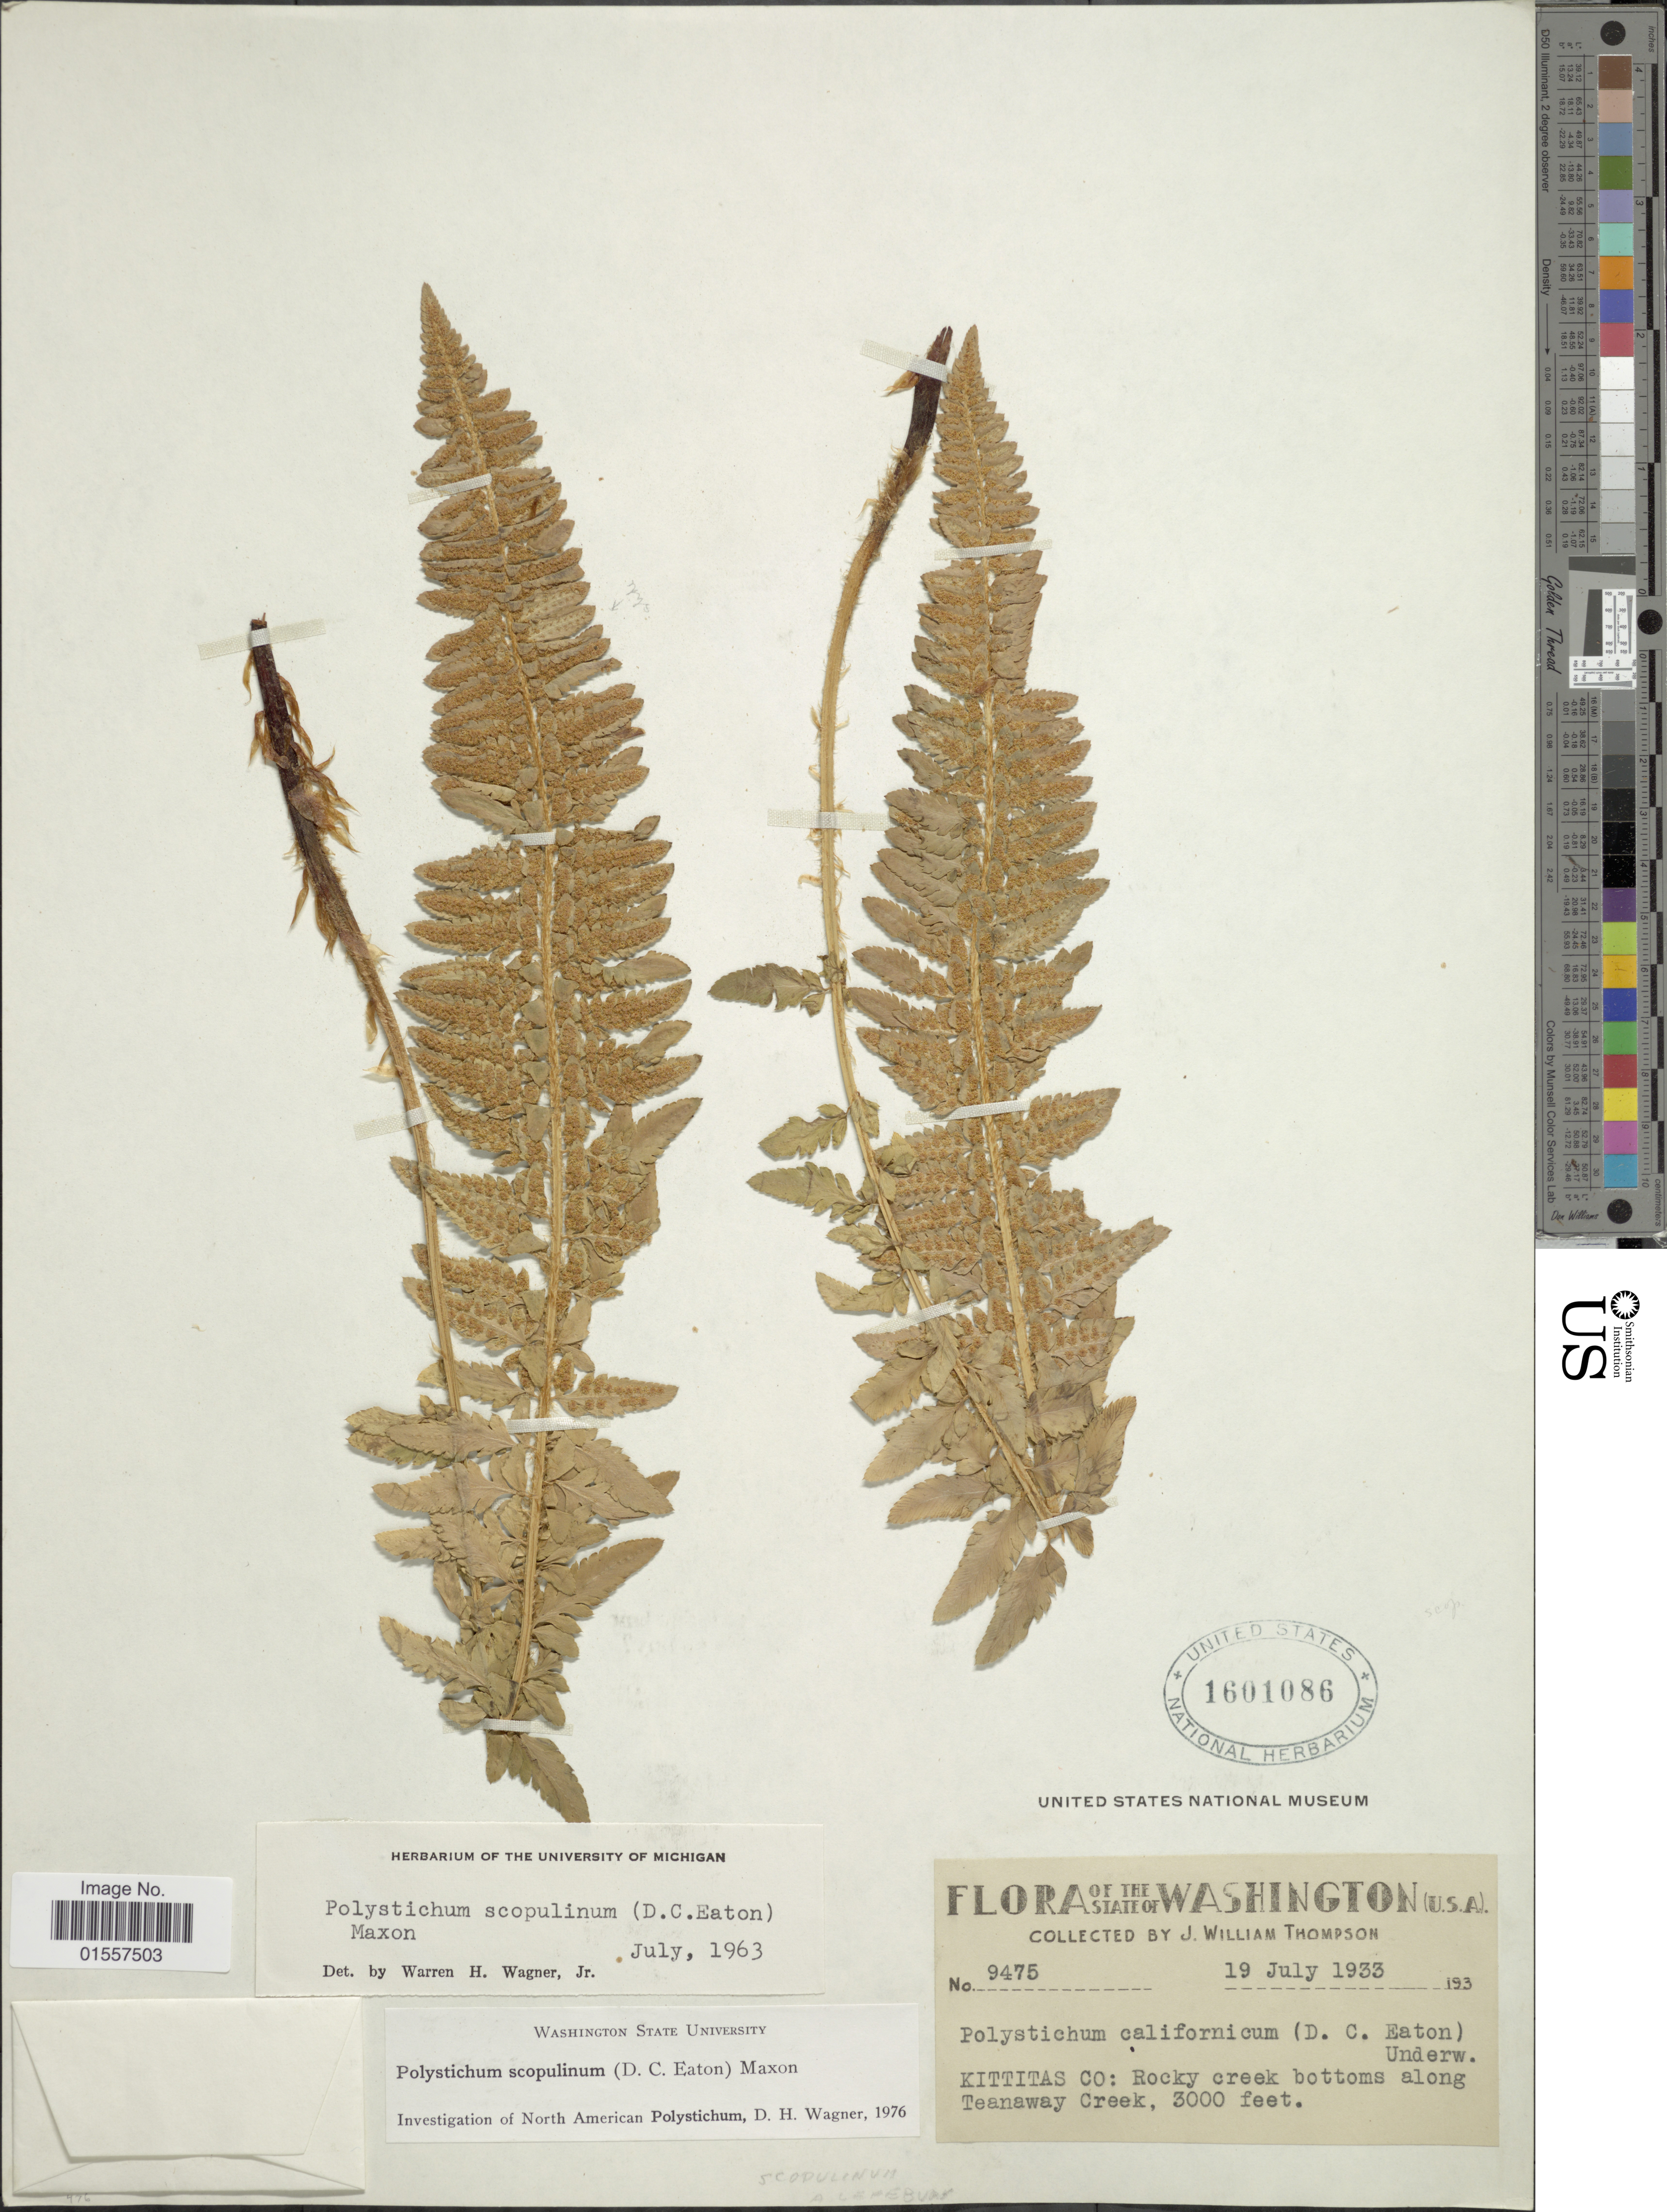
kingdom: Plantae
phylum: Tracheophyta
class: Polypodiopsida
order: Polypodiales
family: Dryopteridaceae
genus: Polystichum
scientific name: Polystichum scopulinum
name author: (D.C. Eaton) Maxon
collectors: J. W. Thompson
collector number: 9475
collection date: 1933-07-19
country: United States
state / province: Washington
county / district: Kittitas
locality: Washington (U.S.A), Kittitas Co: Rocky creek bottoms along Teanaway Creek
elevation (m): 914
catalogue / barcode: US 1601086